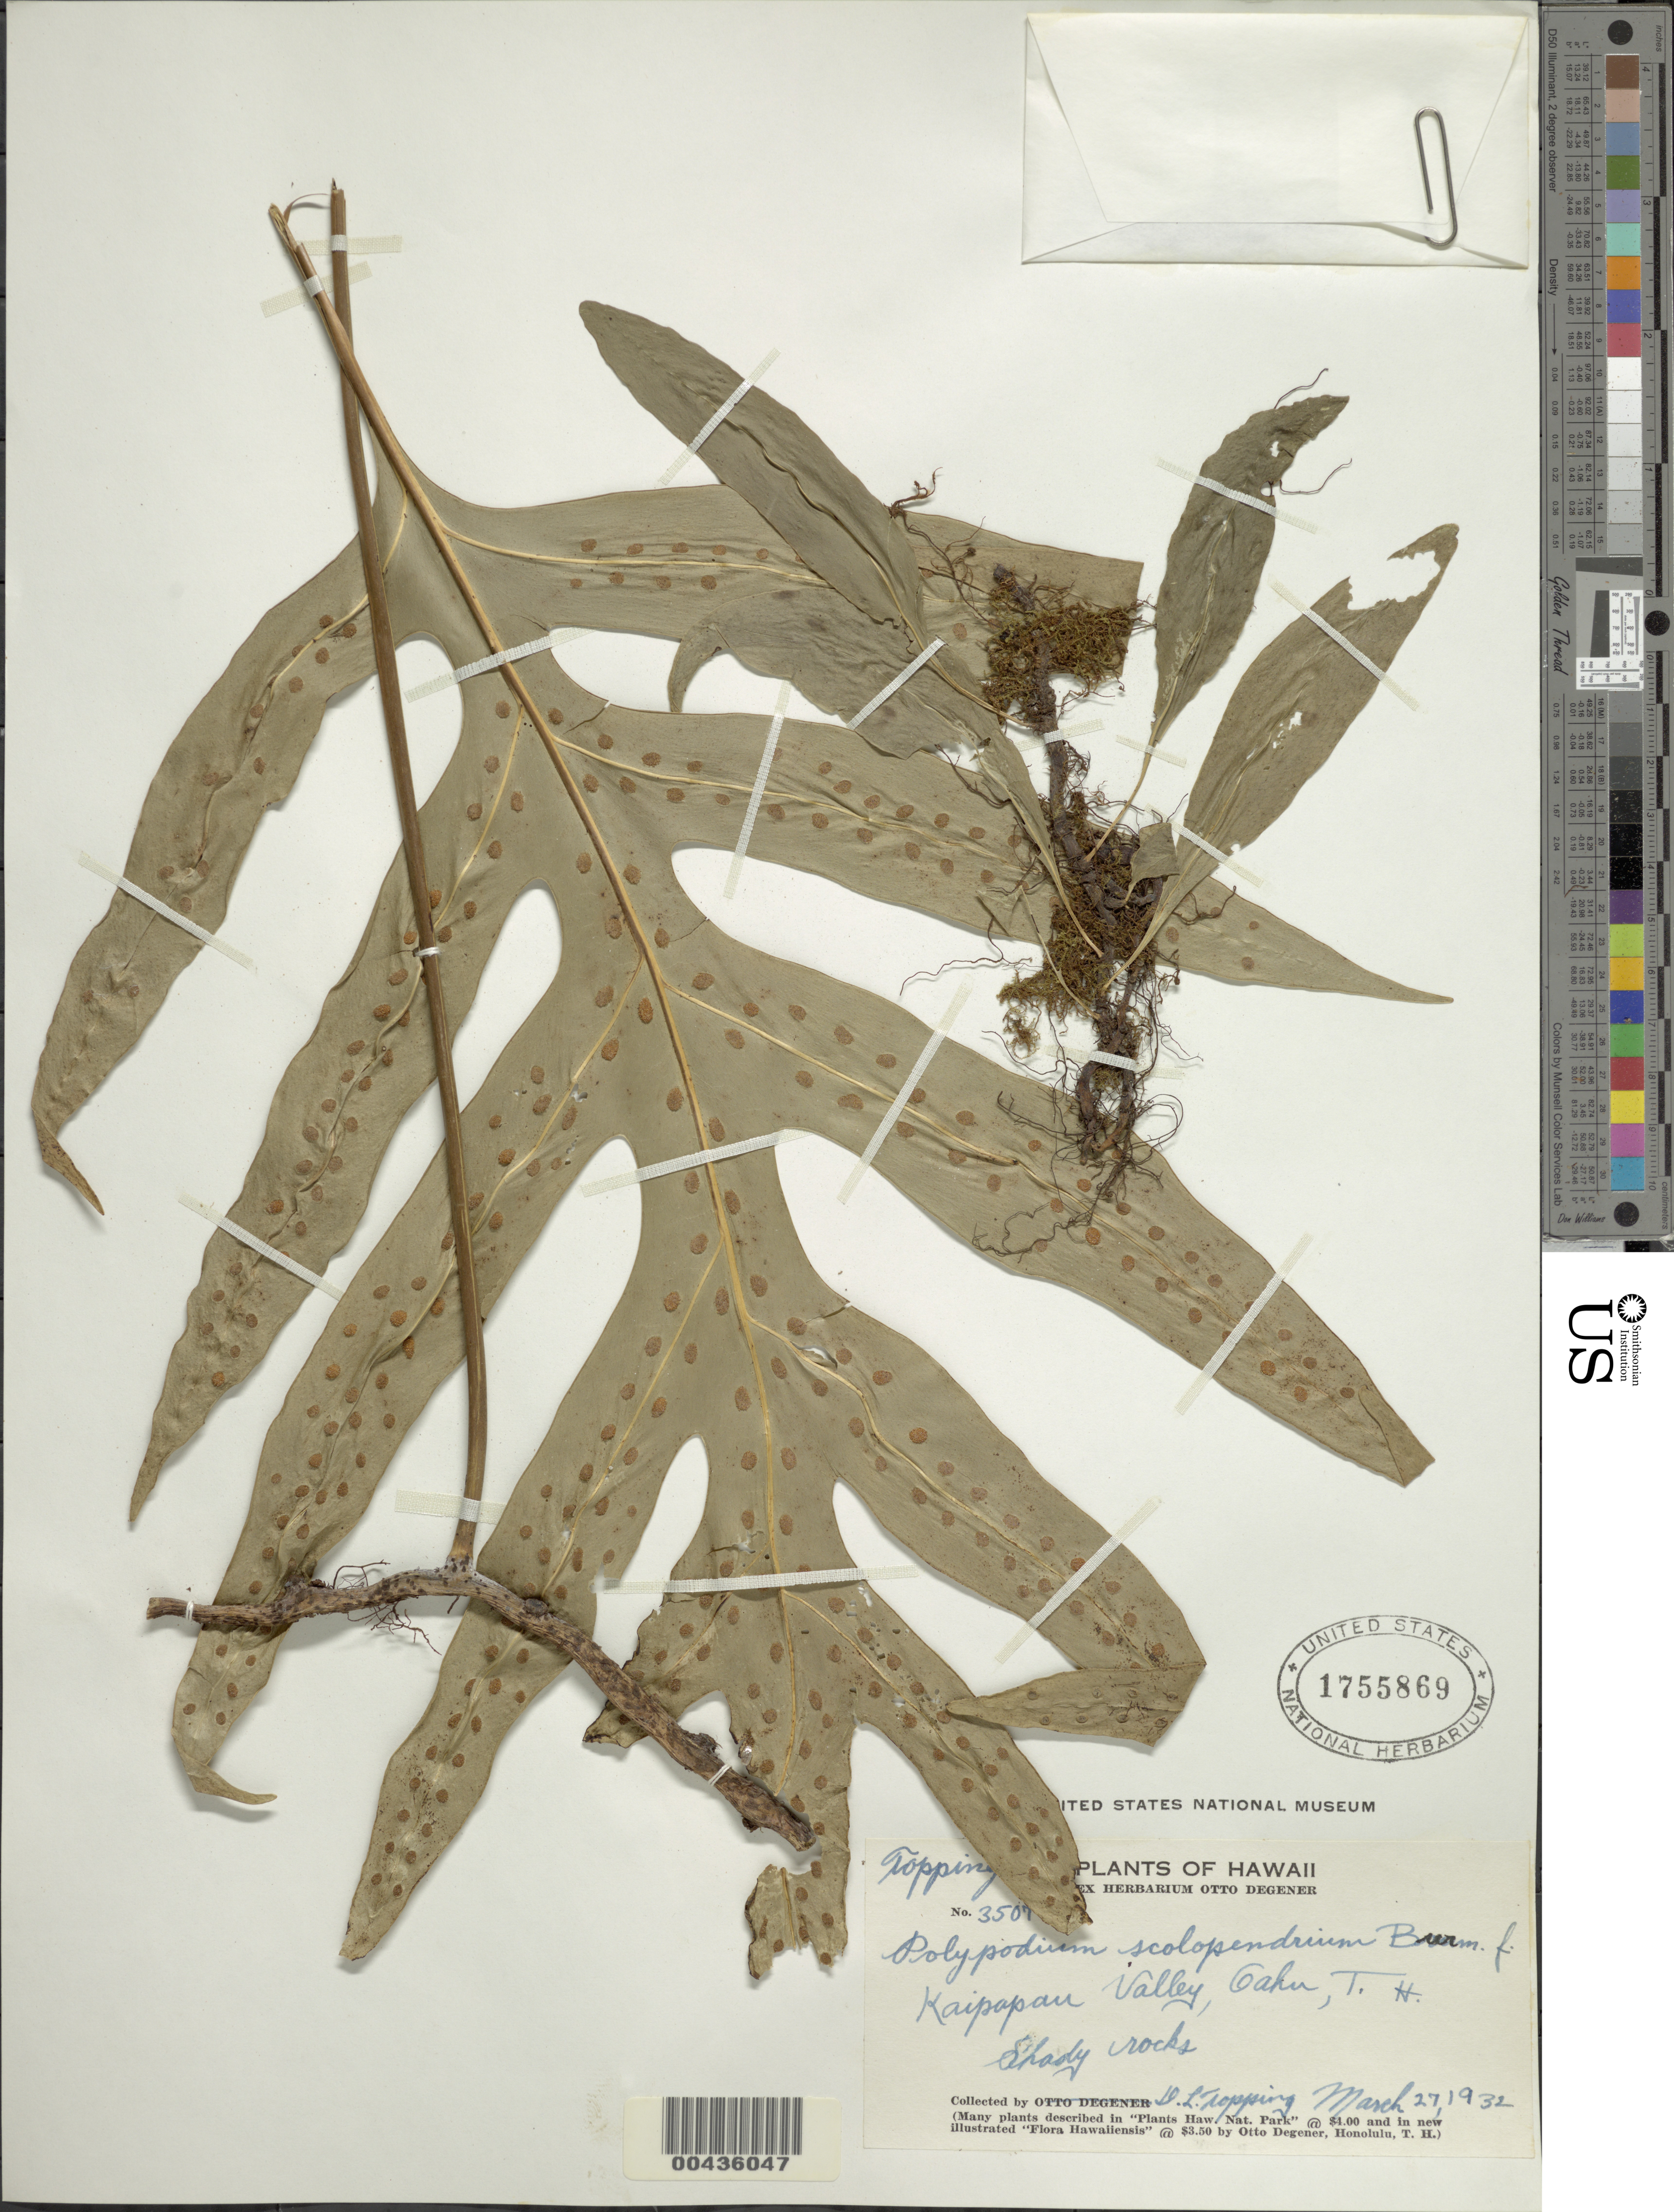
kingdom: Plantae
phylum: Tracheophyta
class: Polypodiopsida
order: Polypodiales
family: Polypodiaceae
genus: Polypodium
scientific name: Polypodium scolopendria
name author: Burm. f.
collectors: D. L. Topping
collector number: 3507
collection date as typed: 27 Mar 1932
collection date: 1932-03-27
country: United States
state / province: Hawaii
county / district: Honolulu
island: Oahu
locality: Kaipapau Valley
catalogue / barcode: US 1755869